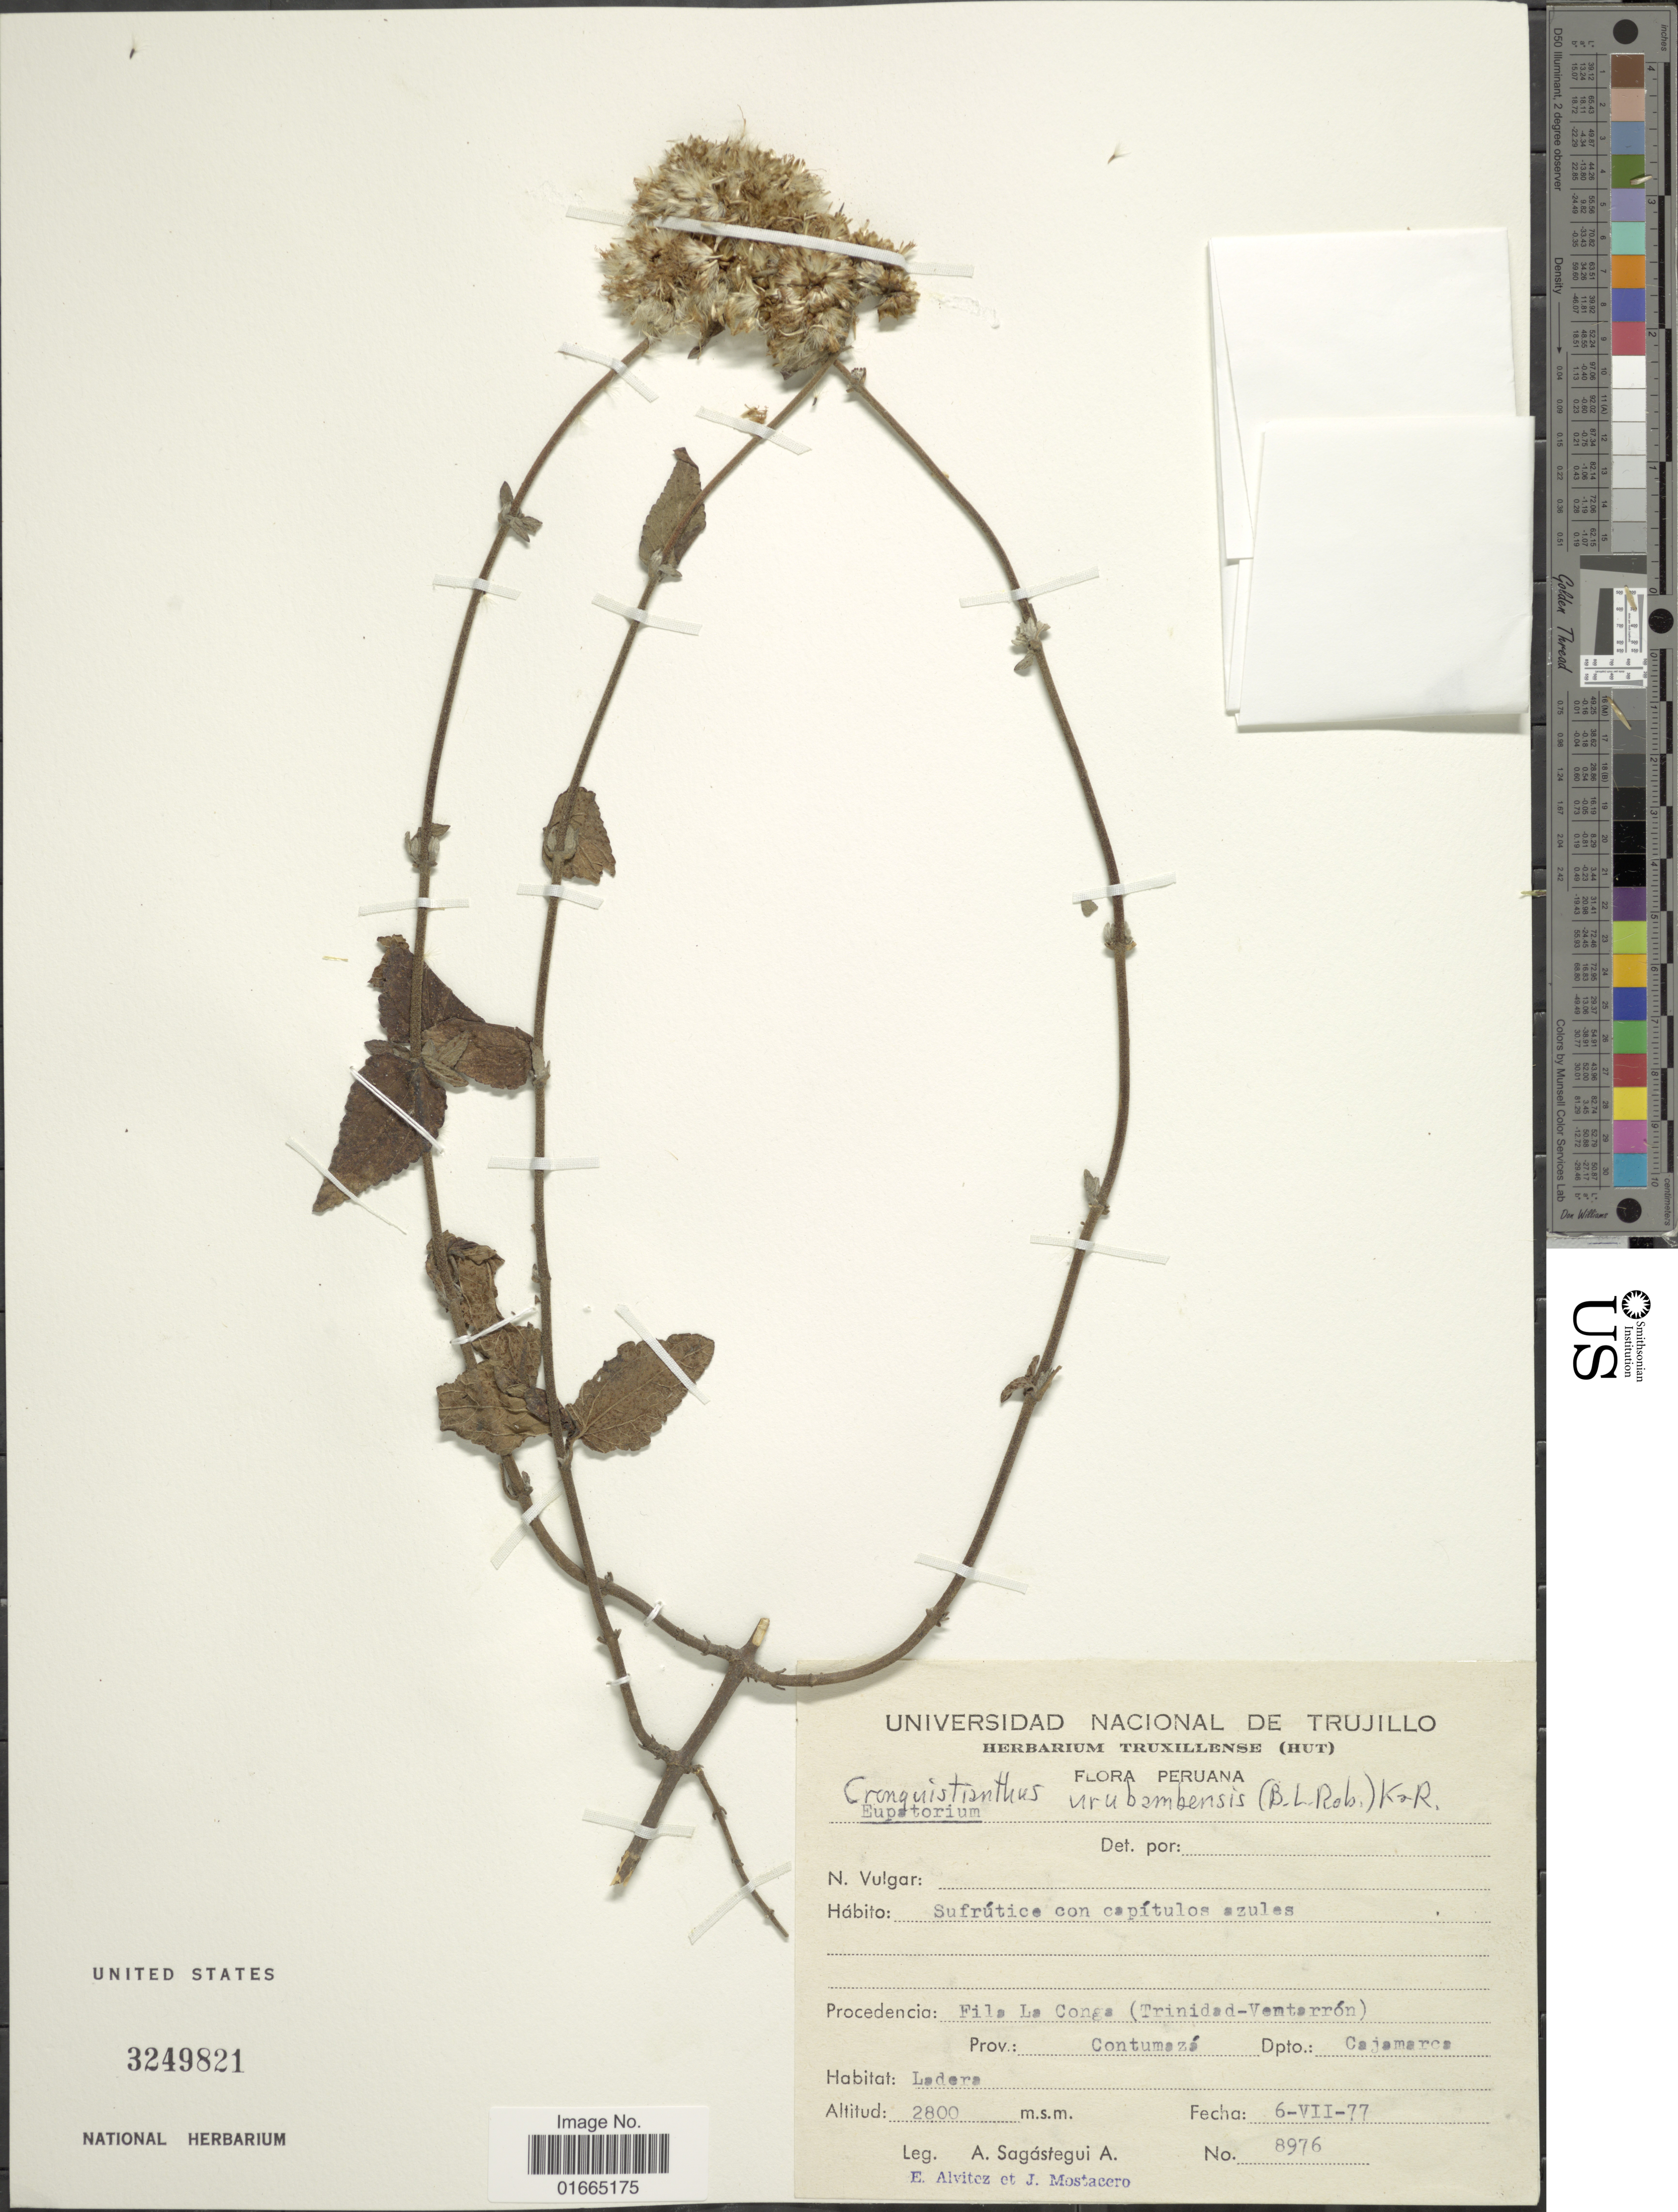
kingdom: Plantae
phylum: Tracheophyta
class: Magnoliopsida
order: Asterales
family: Asteraceae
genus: Cronquistianthus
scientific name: Cronquistianthus urubambensis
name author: (B.L. Rob.) R.M. King & H. Rob.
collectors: A. Sagástegui A., E. Alvitez I. & J. Mostacero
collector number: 8976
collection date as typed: Transcribed d/m/y: 6/7/77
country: Peru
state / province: Cajamarca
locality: Fila La Conga (Trinidad-Ventarrón). Prov.: Contumazá. Dpto.: Cajamarca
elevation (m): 2800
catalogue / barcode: US 3249821